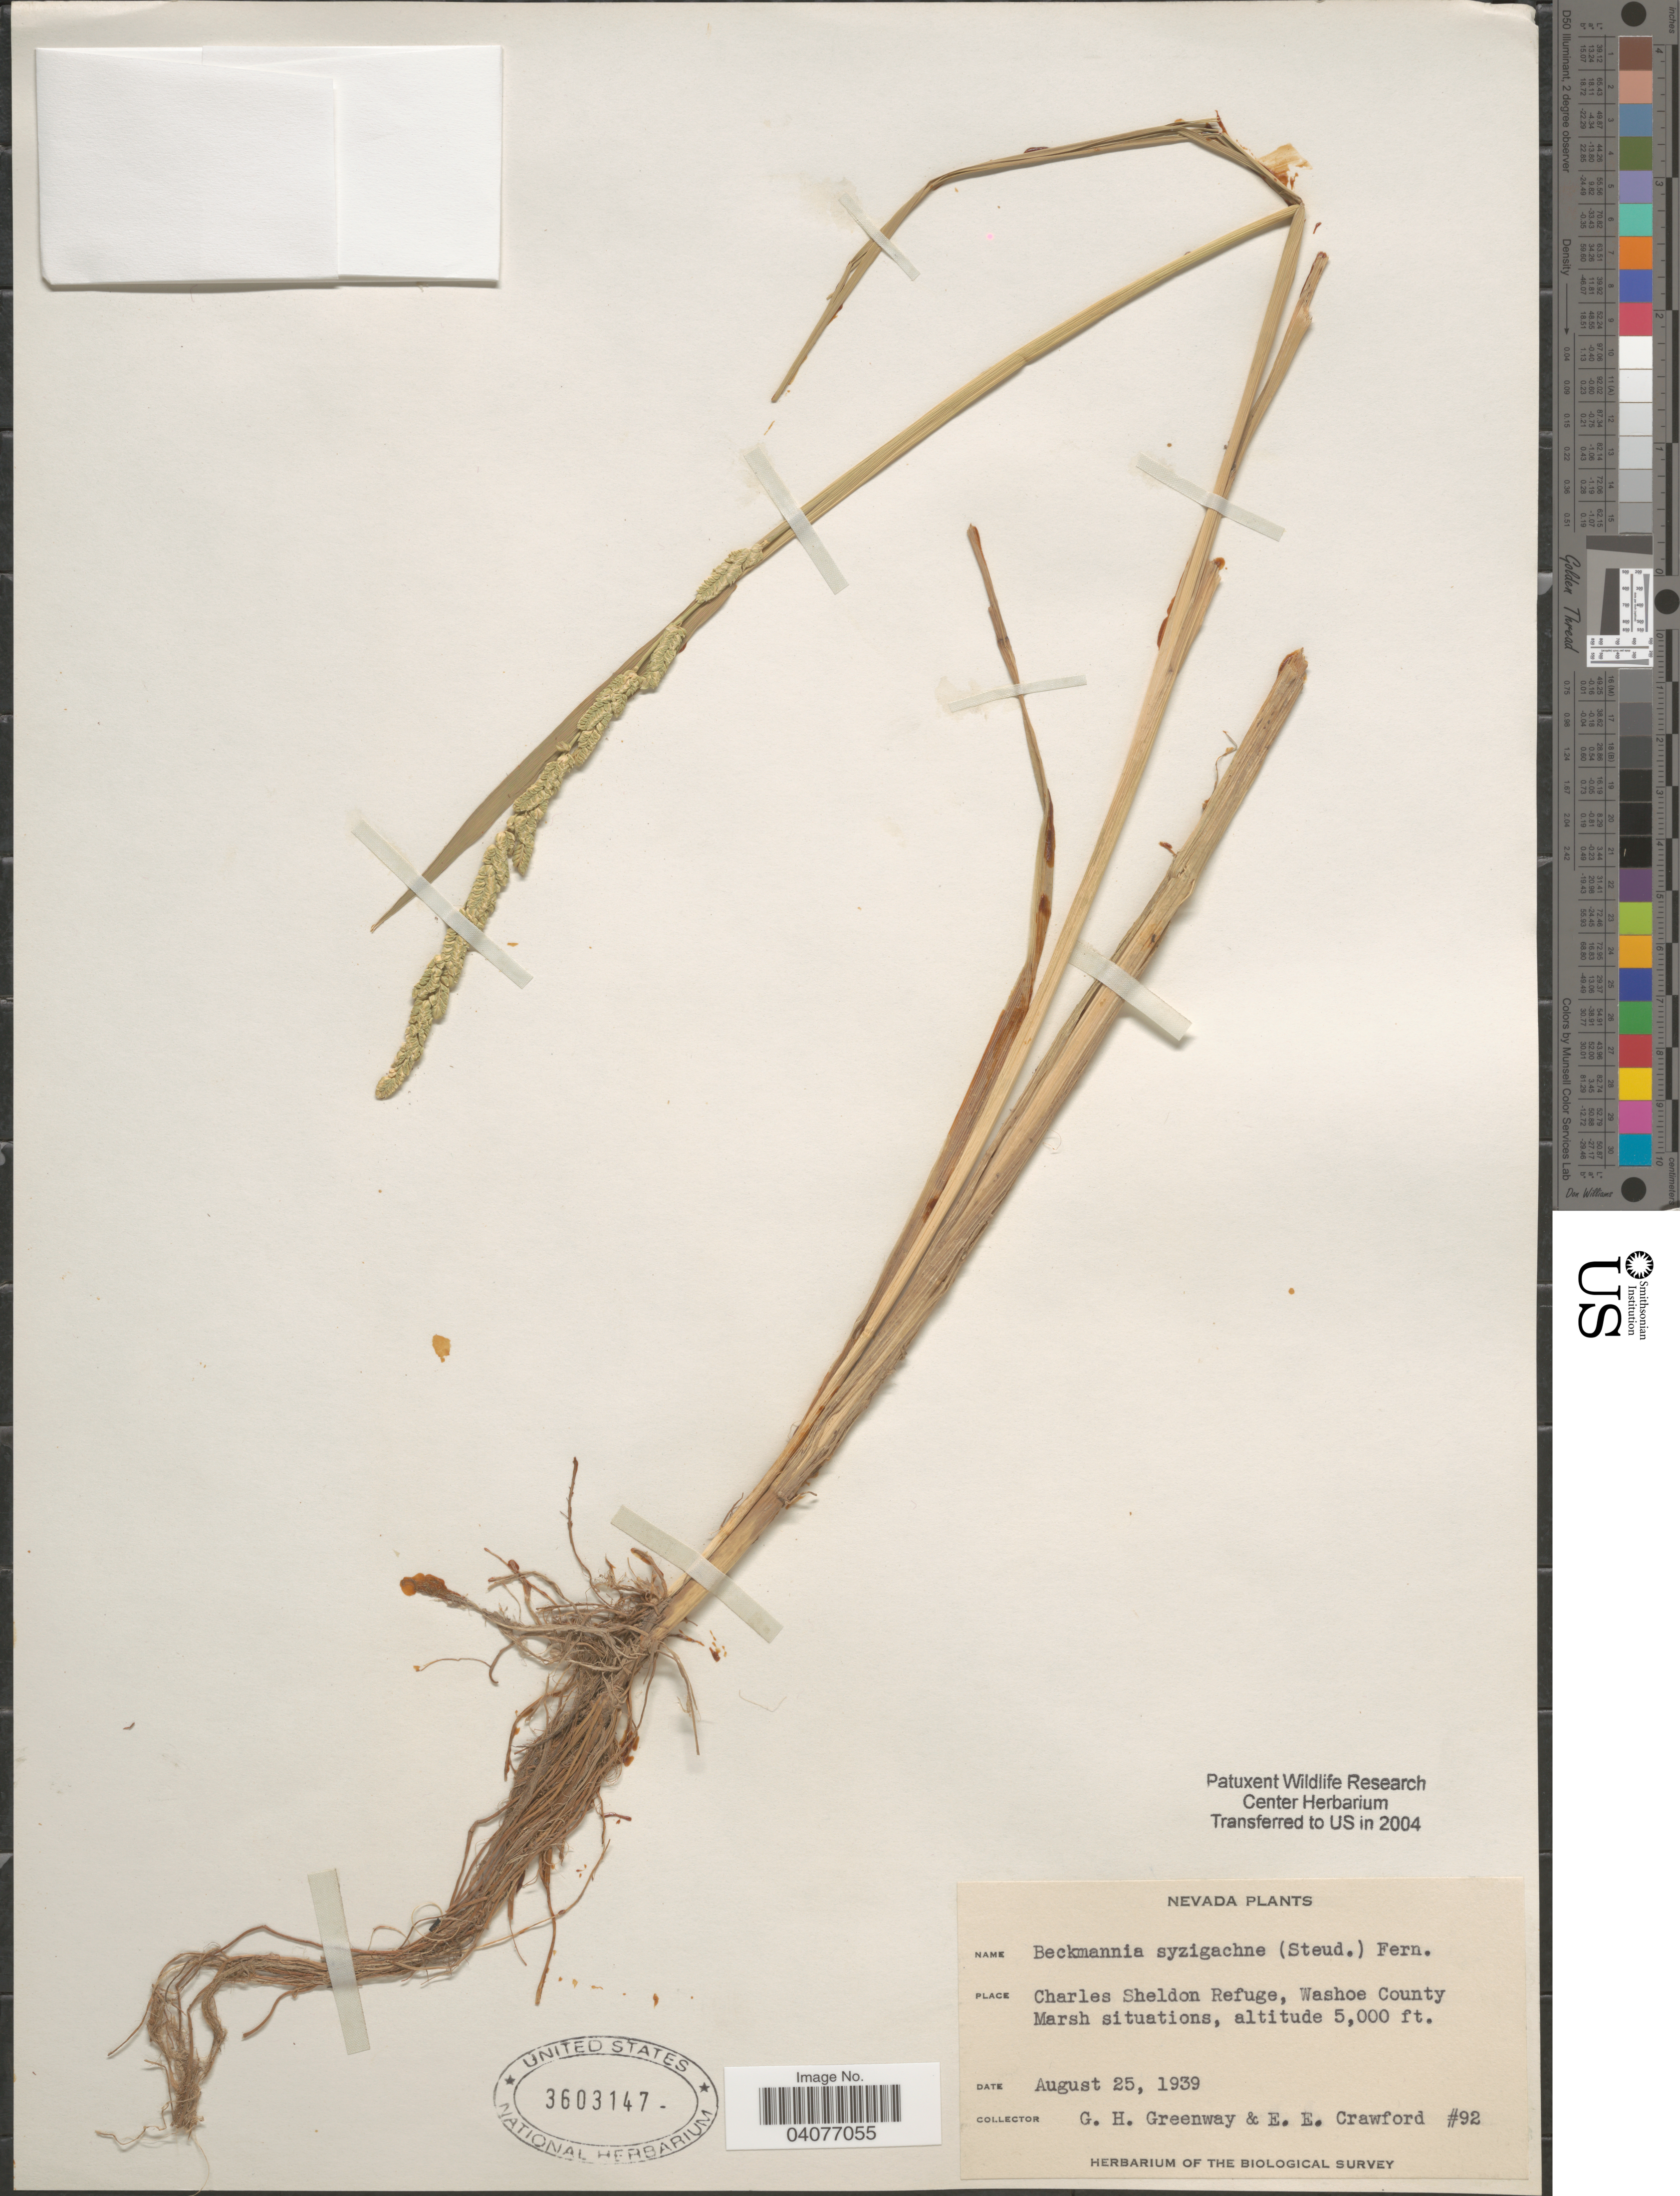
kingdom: Plantae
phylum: Tracheophyta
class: Liliopsida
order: Poales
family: Poaceae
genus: Beckmannia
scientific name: Beckmannia syzigachne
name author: (Steud.) Fernald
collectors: G. Greenway & E. Crawford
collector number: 92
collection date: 1939-08-25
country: United States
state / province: Nevada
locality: Charles Sheldon Refuge, Washoe County. Marsh situations. Herbarium of the Biological Survey.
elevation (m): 1524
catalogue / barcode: US 3603147